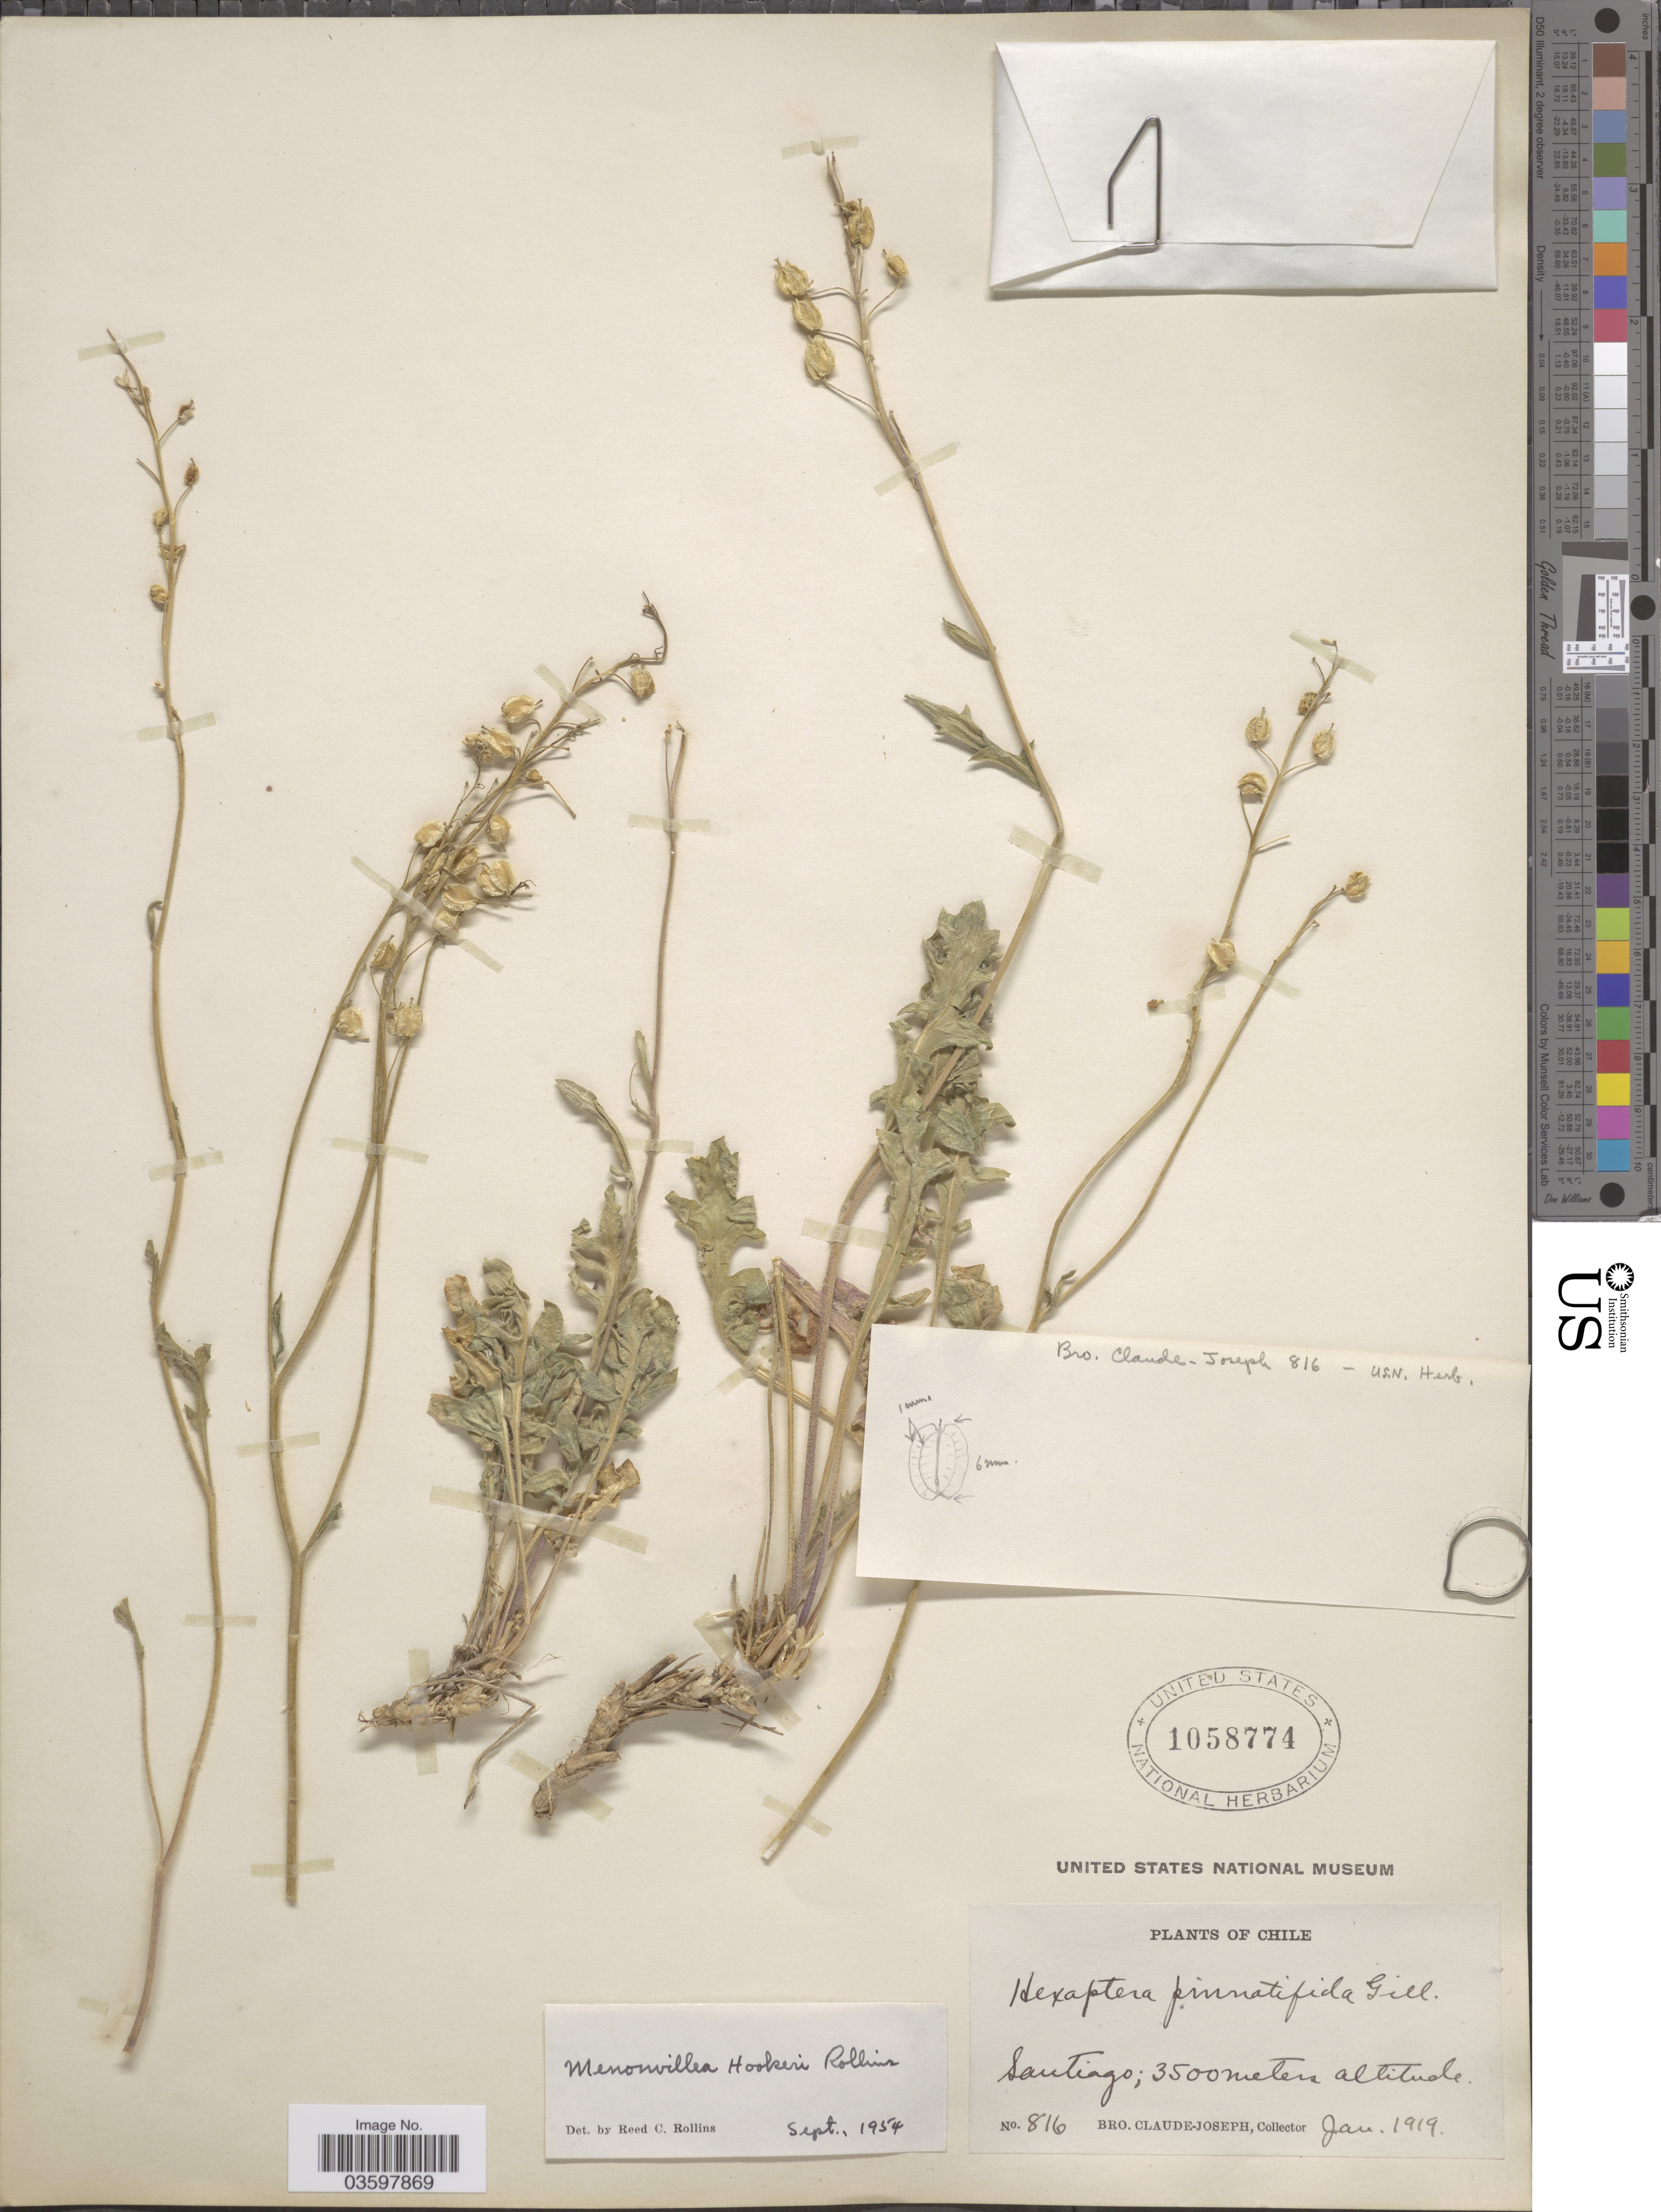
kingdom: Plantae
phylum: Tracheophyta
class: Magnoliopsida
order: Brassicales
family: Brassicaceae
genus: Menonvillea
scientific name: Menonvillea hookeri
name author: Rollins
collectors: Bro. Claude-Joseph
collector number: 816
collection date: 1919-01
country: Chile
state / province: Región Metropolitana (RM)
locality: Santiago.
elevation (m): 3500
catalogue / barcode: US 1058774